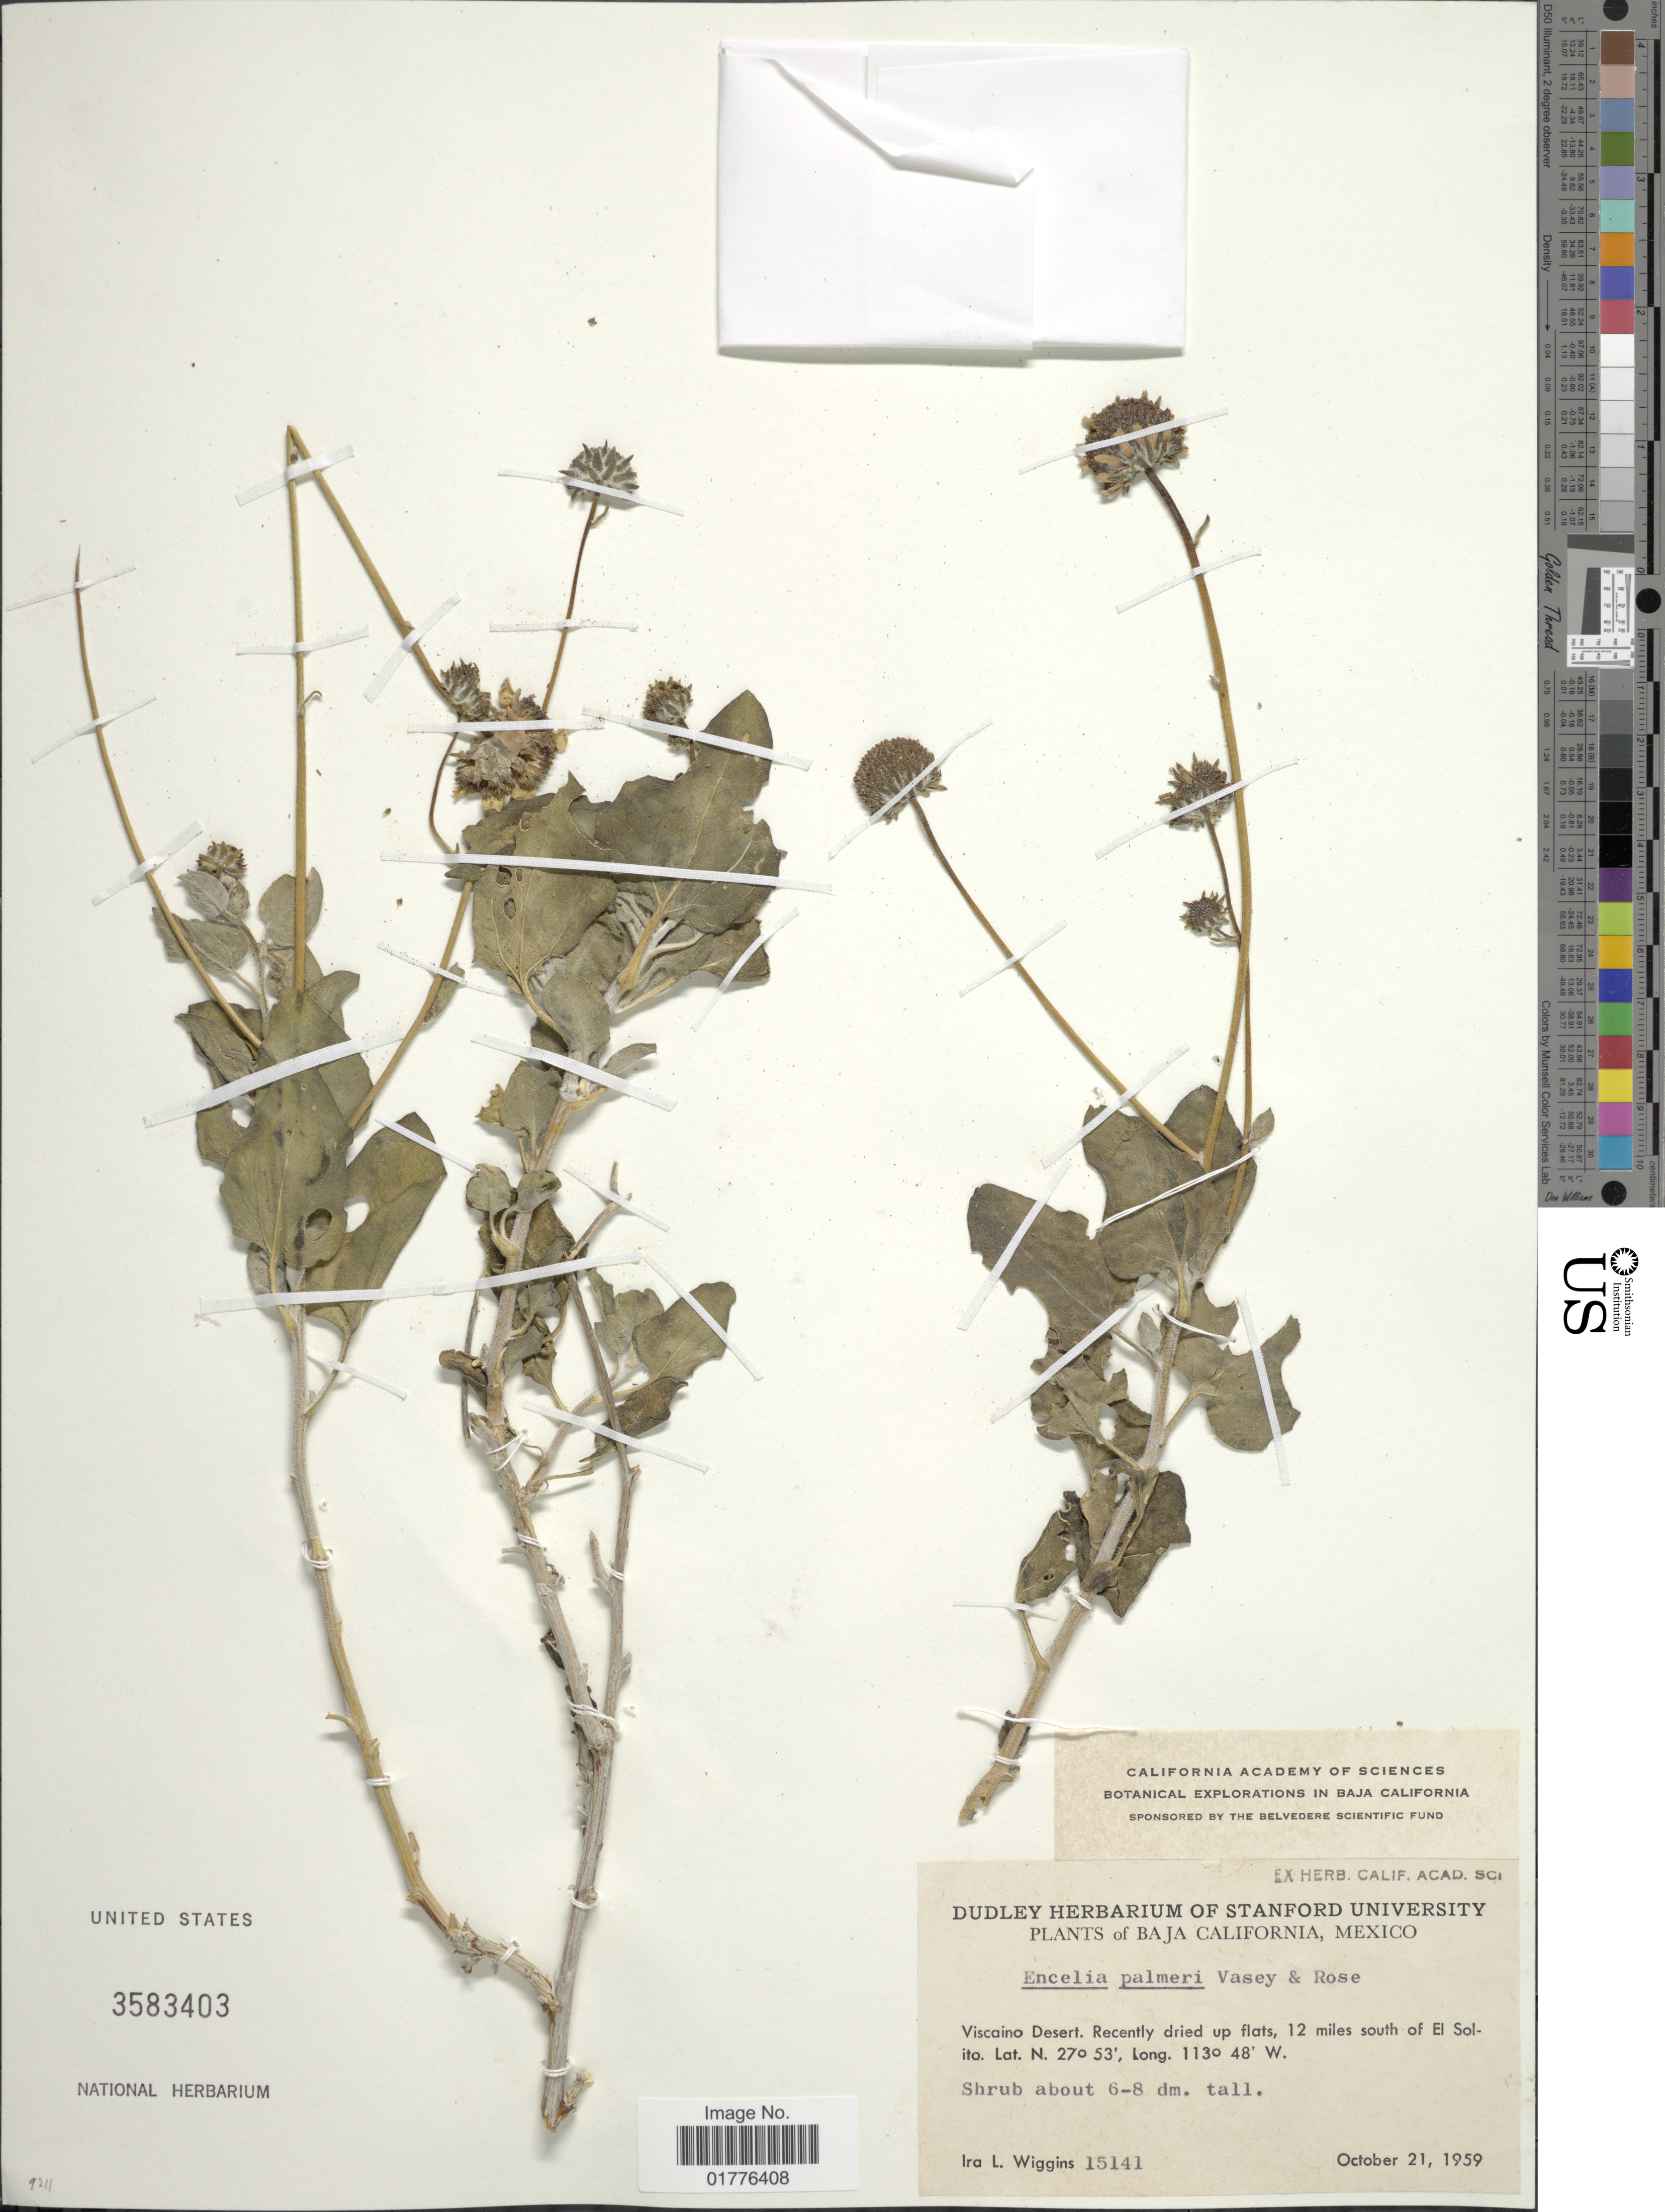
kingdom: Plantae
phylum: Tracheophyta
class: Magnoliopsida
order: Asterales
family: Asteraceae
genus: Encelia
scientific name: Encelia palmeri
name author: Vasey & Rose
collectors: I. L. Wiggins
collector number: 15141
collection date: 1959-10-21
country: Mexico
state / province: Baja California Sur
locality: Viscaino Desert, 12 miles south of El Solito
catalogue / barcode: US 3583403